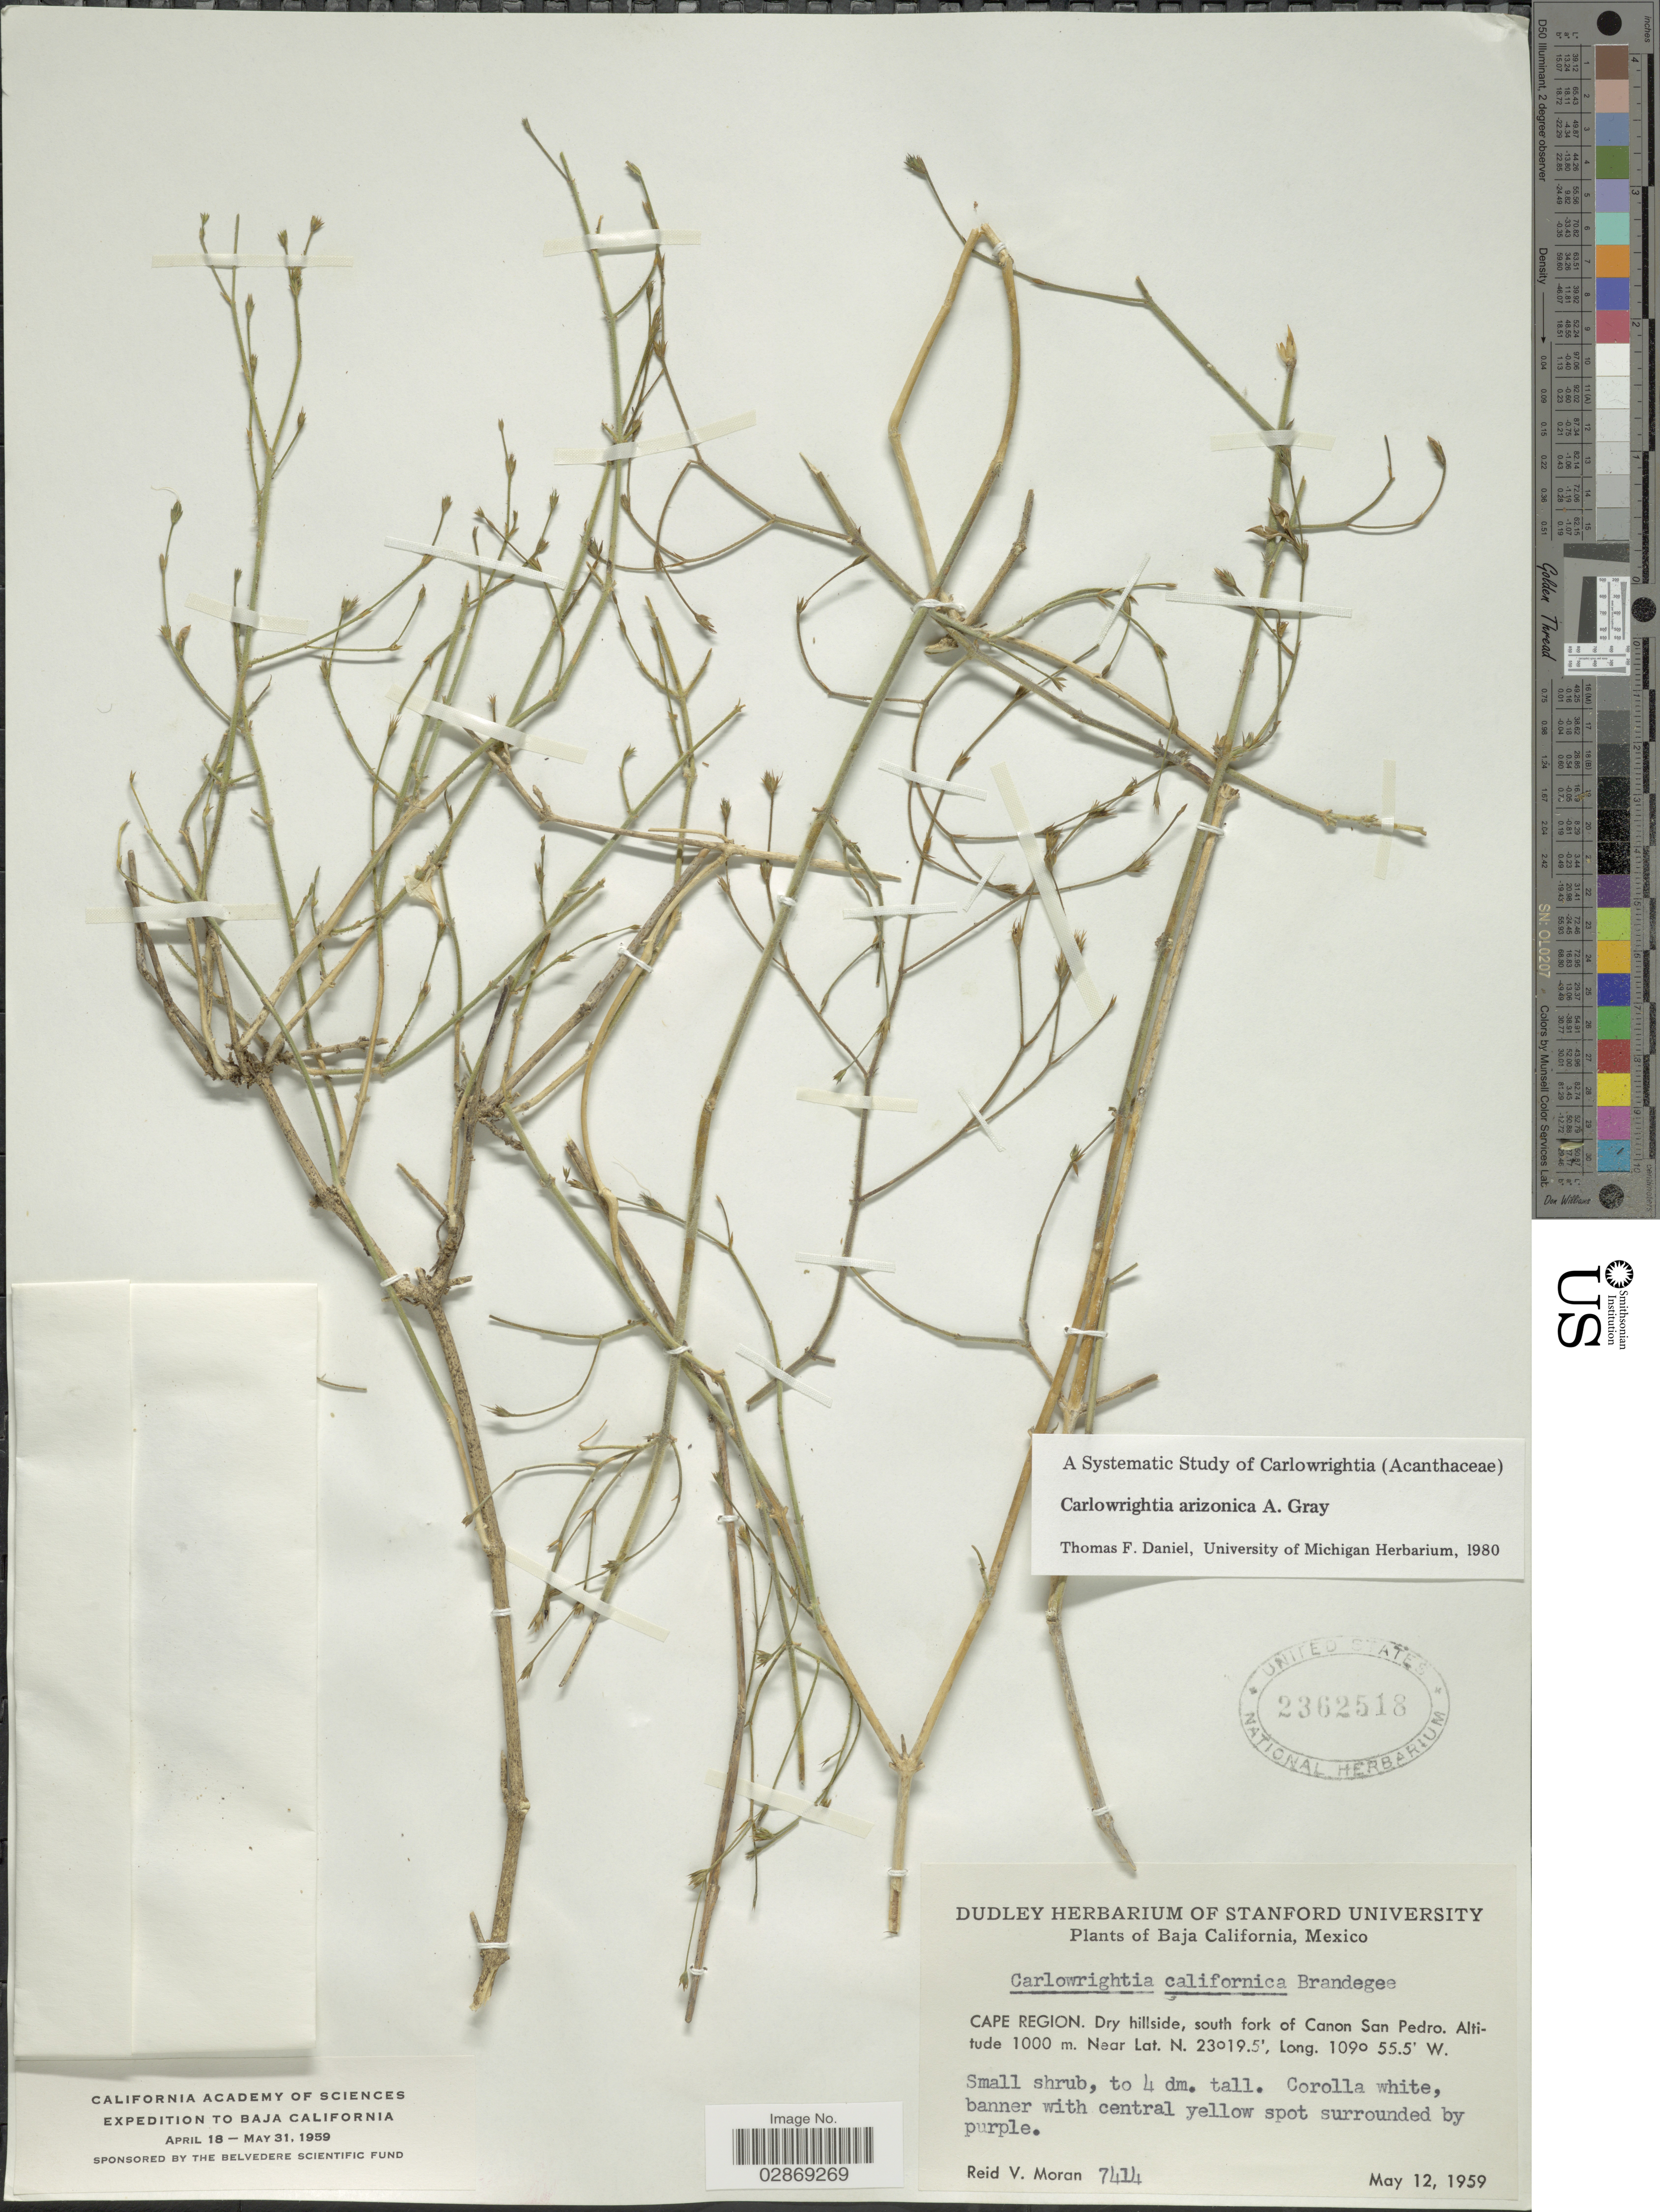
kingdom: Plantae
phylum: Tracheophyta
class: Magnoliopsida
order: Lamiales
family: Acanthaceae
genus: Carlowrightia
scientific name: Carlowrightia arizonica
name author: A. Gray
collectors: R. V. Moran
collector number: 7414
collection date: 1959-05-12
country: Mexico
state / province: Baja California Sur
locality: Cape Region, Dry hillside, south fork of Canon San Pedro.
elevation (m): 1000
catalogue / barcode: US 2362518